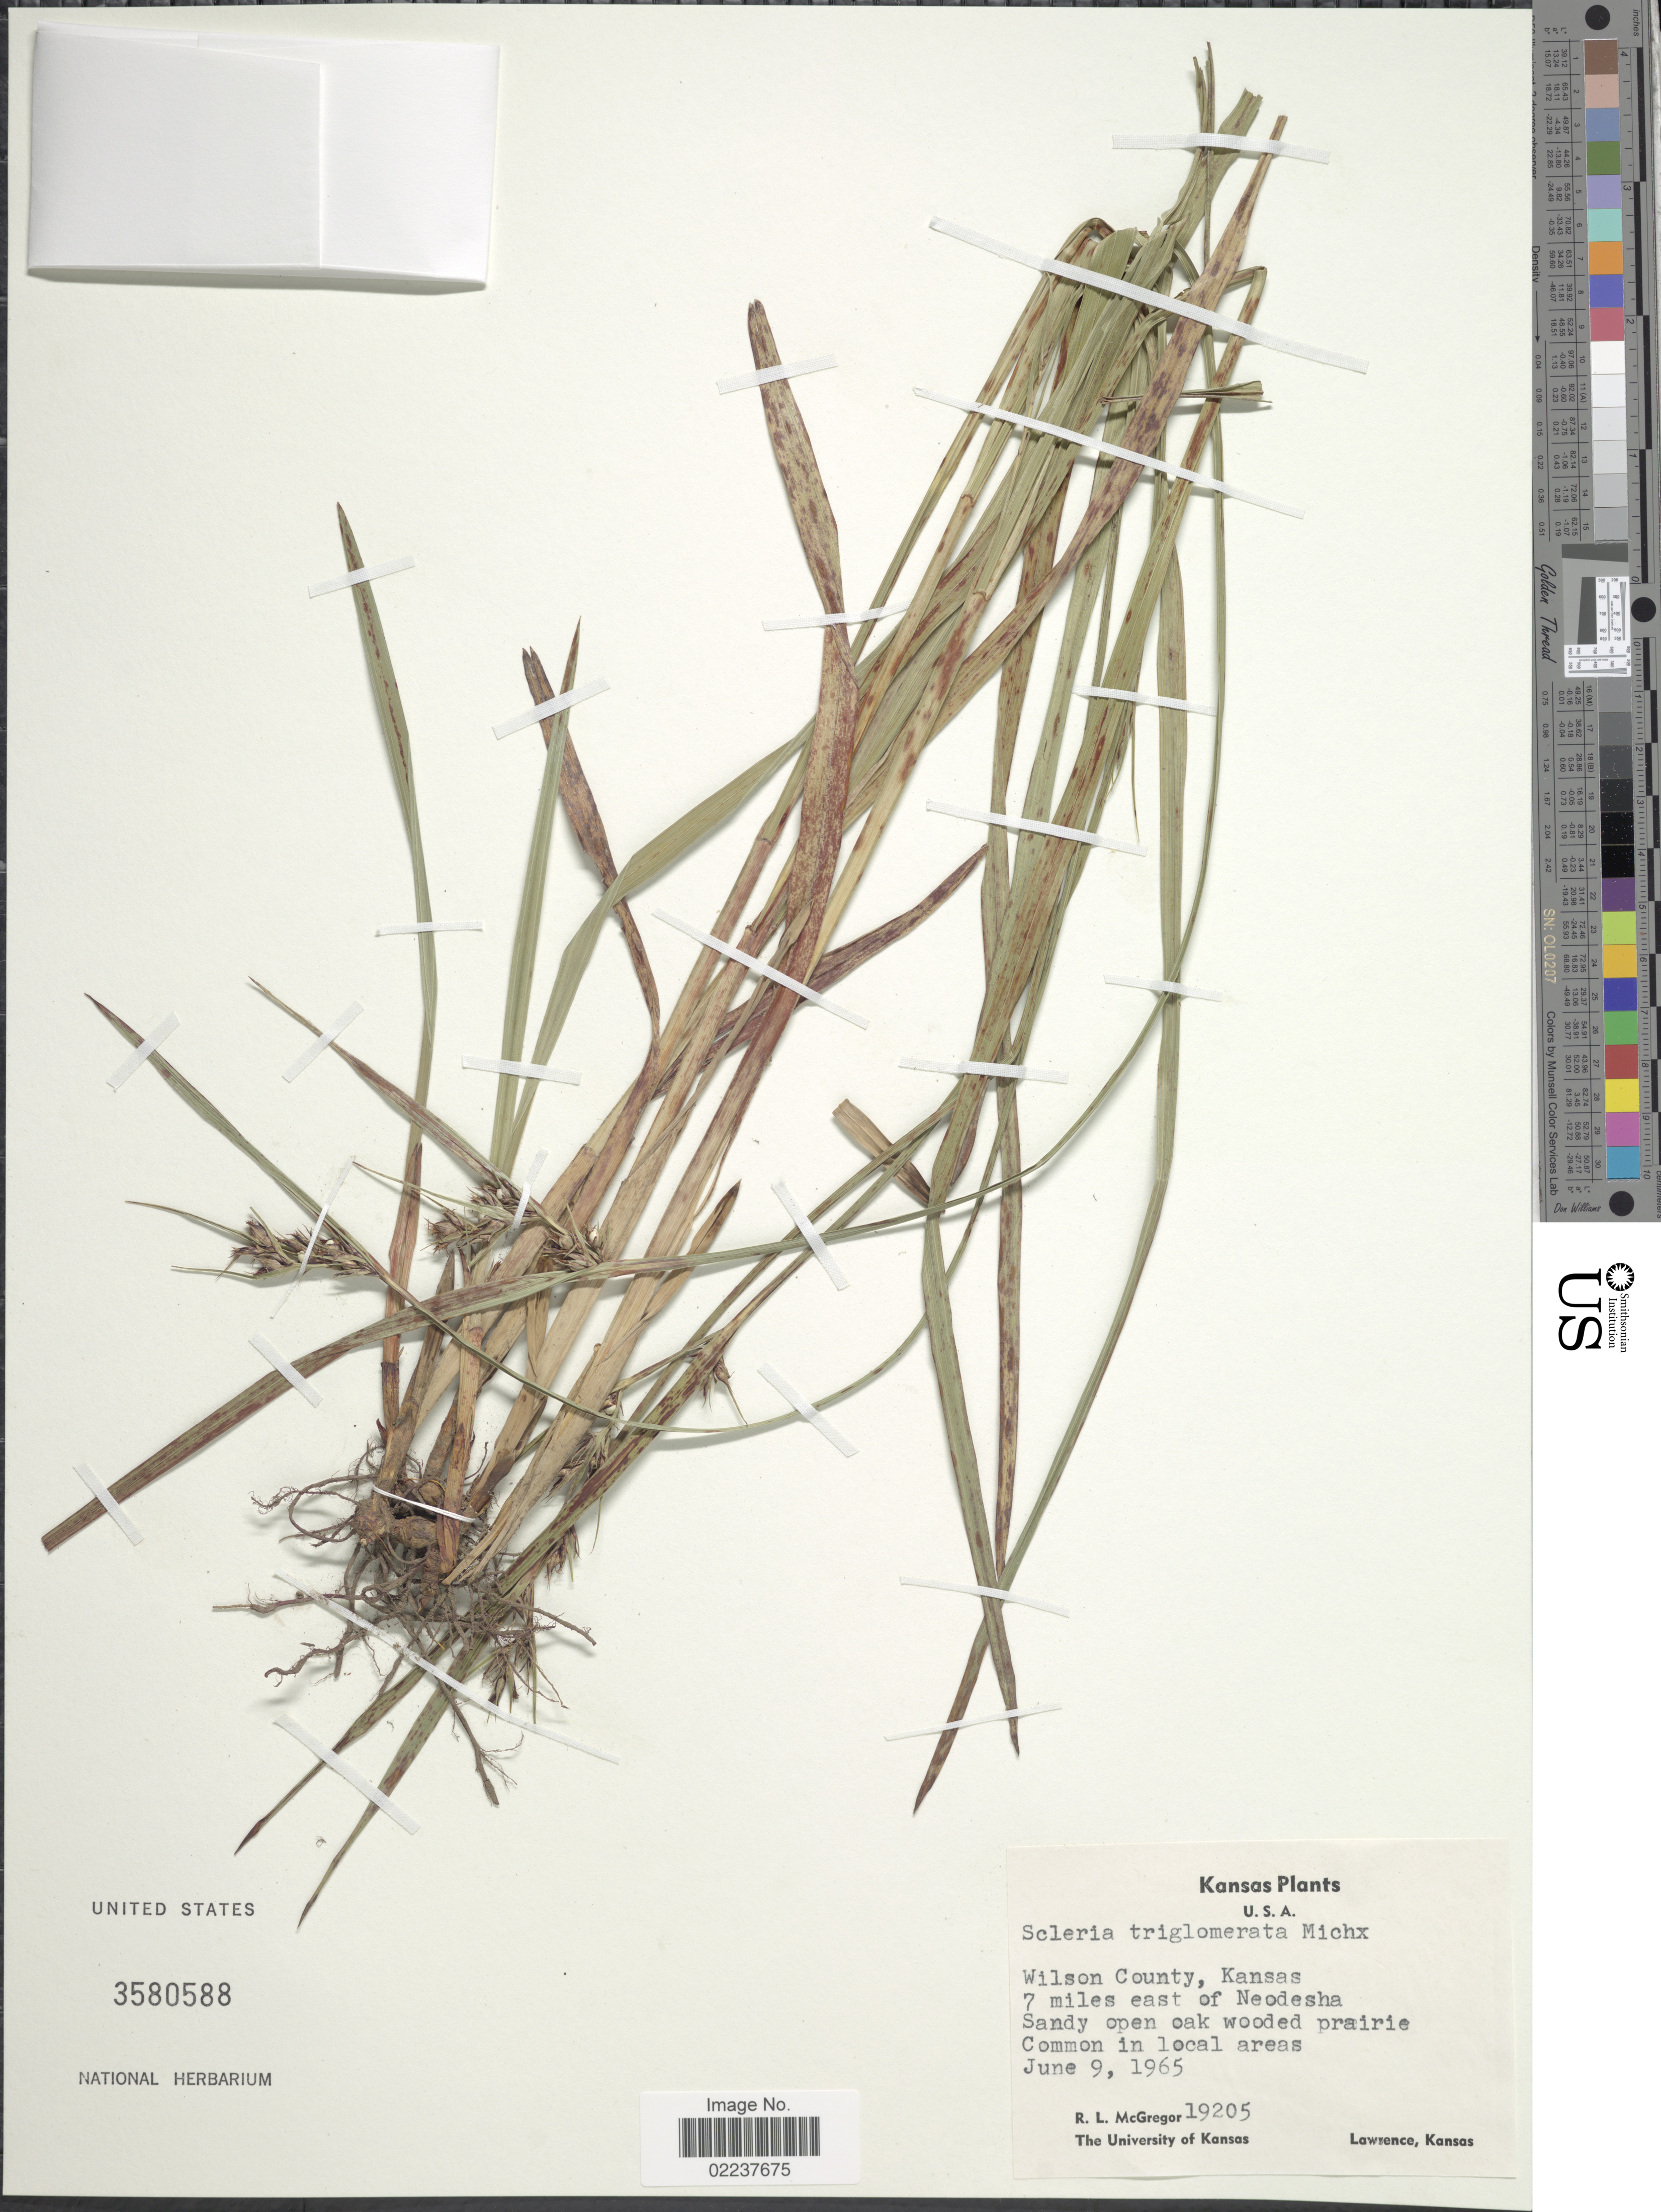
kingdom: Plantae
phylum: Tracheophyta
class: Liliopsida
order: Poales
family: Cyperaceae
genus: Scleria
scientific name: Scleria triglomerata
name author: Michx.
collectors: R. McGregor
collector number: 19205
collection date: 1965-06-09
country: United States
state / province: Kansas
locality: Wilson County, Kansas, 7 miles east of Neodesha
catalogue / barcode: US 3580588